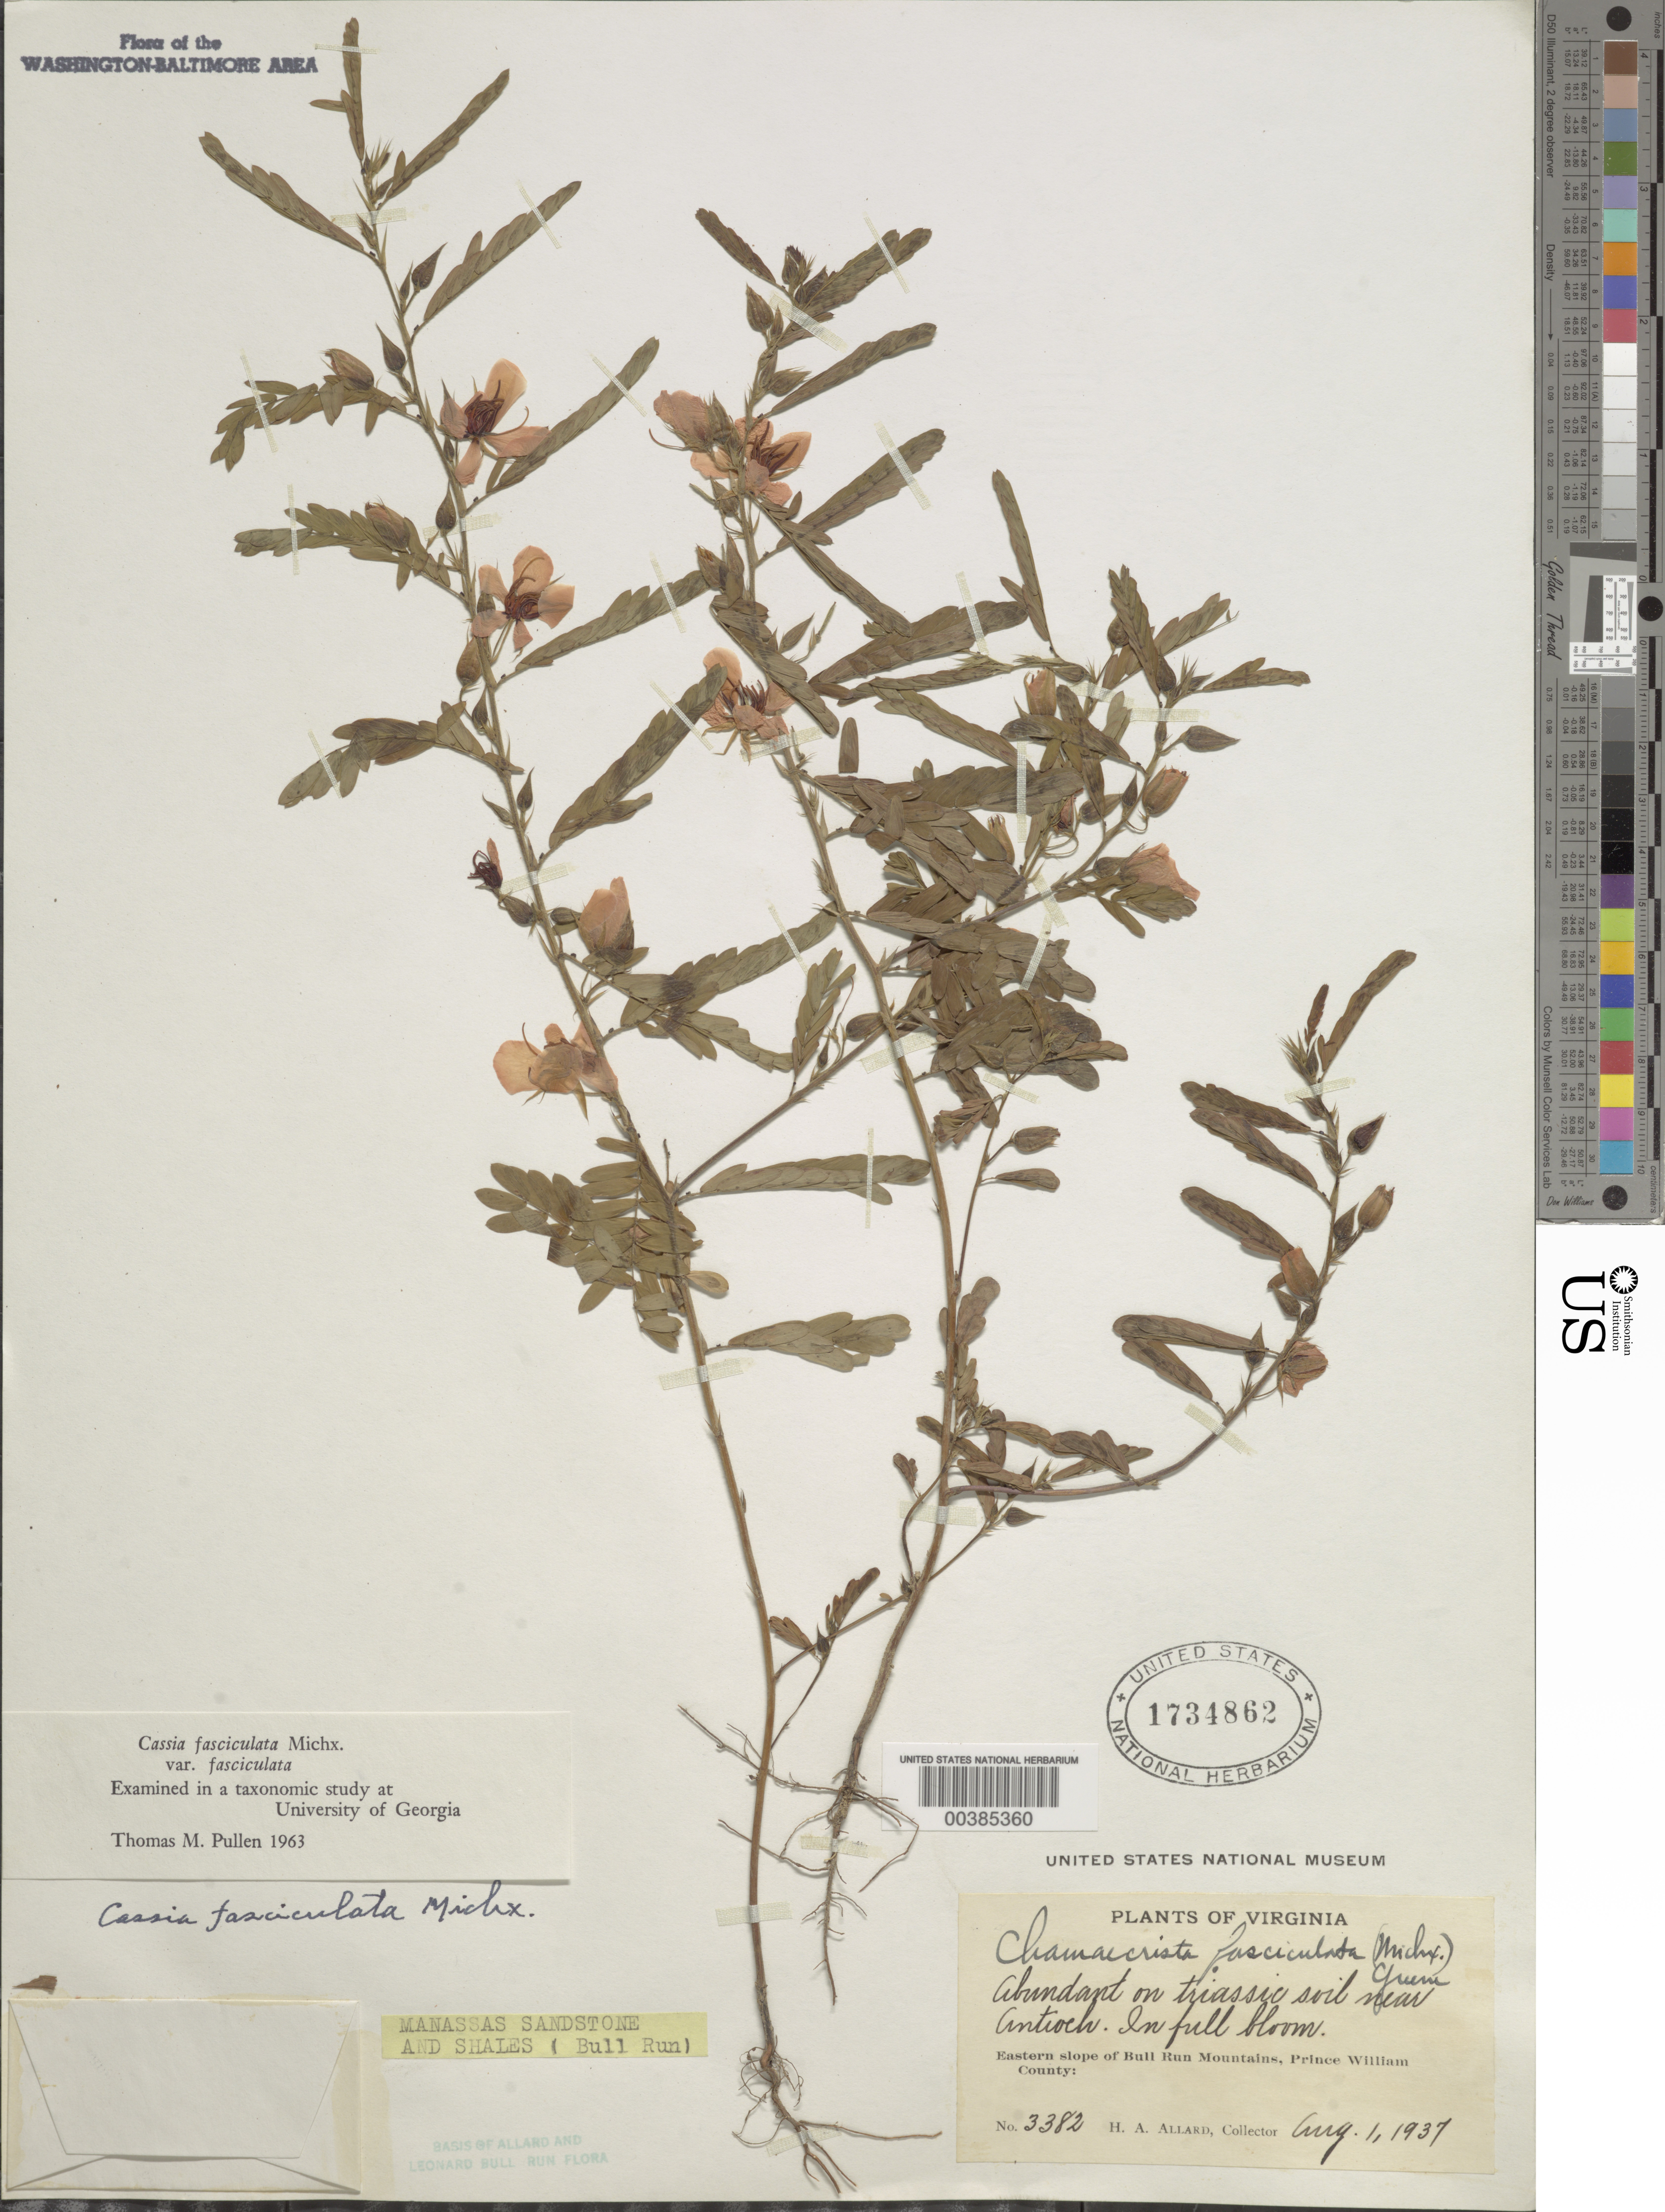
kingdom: Plantae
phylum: Tracheophyta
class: Magnoliopsida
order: Fabales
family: Fabaceae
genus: Chamaecrista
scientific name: Chamaecrista fasciculata var. fasciculata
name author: (Michx.) Greene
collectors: H. A. Allard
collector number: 3382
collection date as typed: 01 Aug 1937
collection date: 1937-08-01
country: United States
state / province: Virginia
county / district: Prince William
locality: Near Antioch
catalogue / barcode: US 1734862